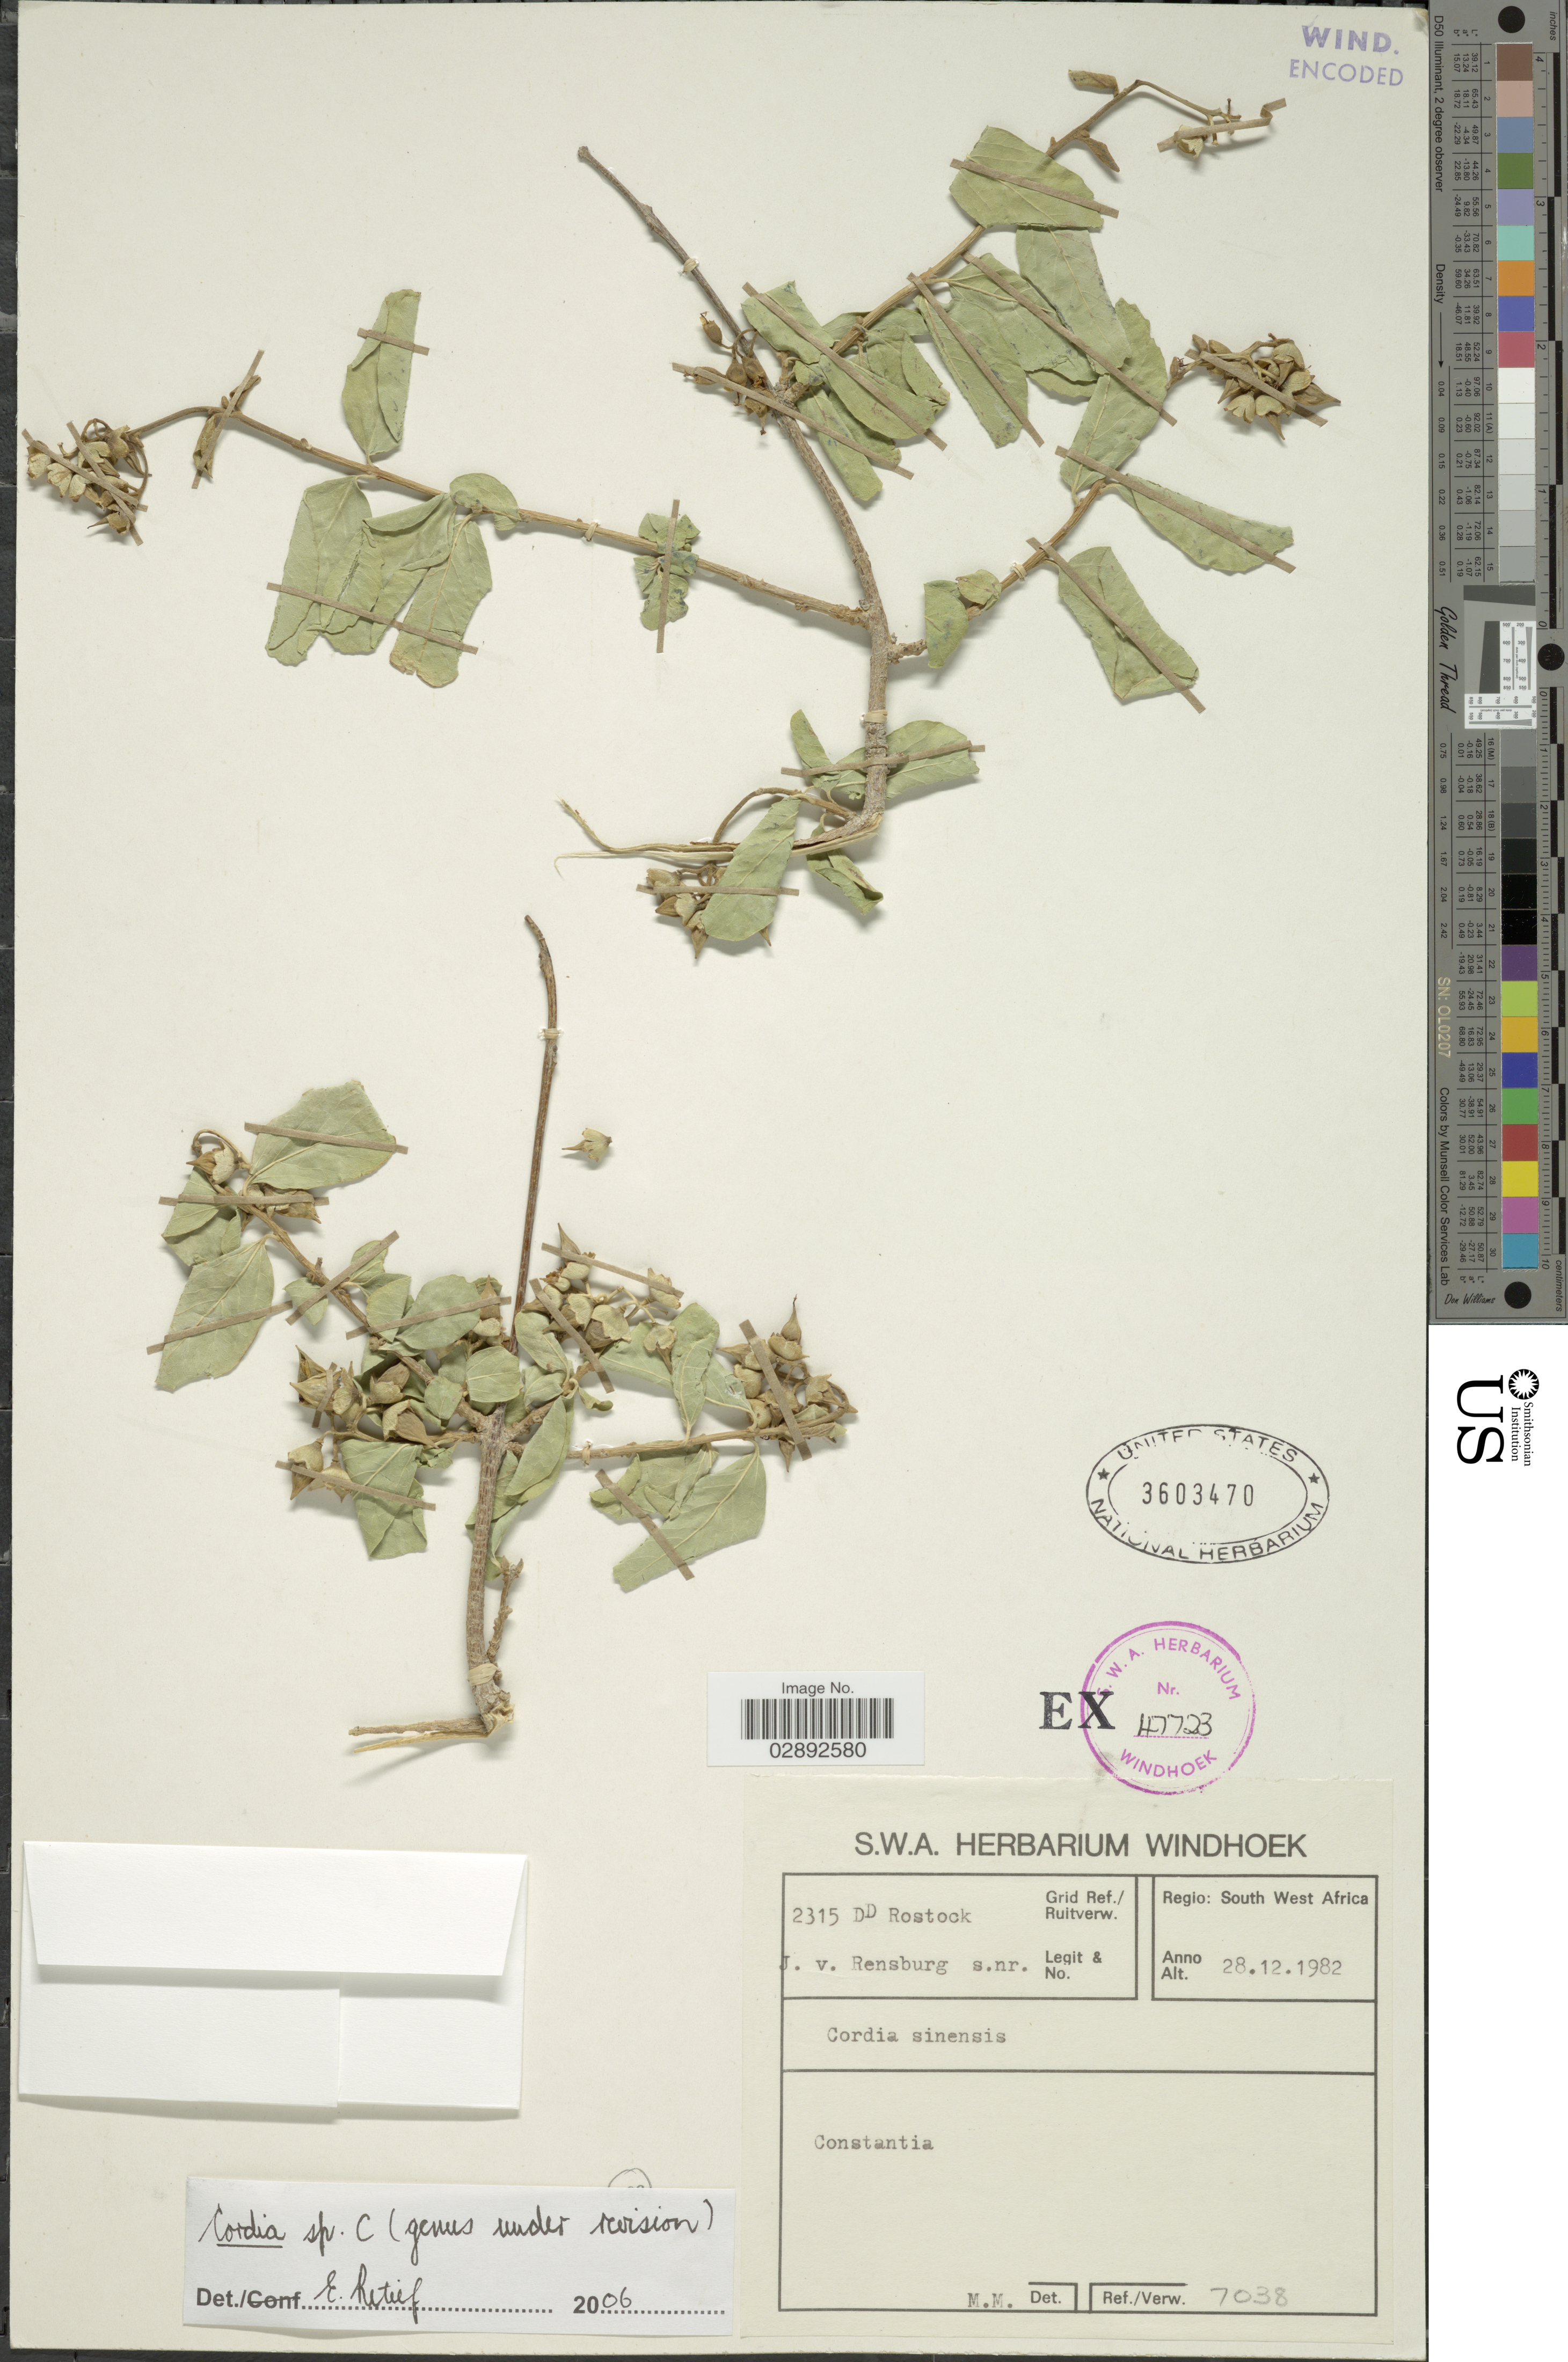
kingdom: Plantae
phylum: Tracheophyta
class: Magnoliopsida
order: Boraginales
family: Cordiaceae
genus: Cordia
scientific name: Cordia sp.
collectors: J. Rensburg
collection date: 1982-12-28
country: Namibia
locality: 2315 DD Rostock Grid Ref./Ruitverw. Regio: South West Africa. Constantia.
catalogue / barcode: US 3603470